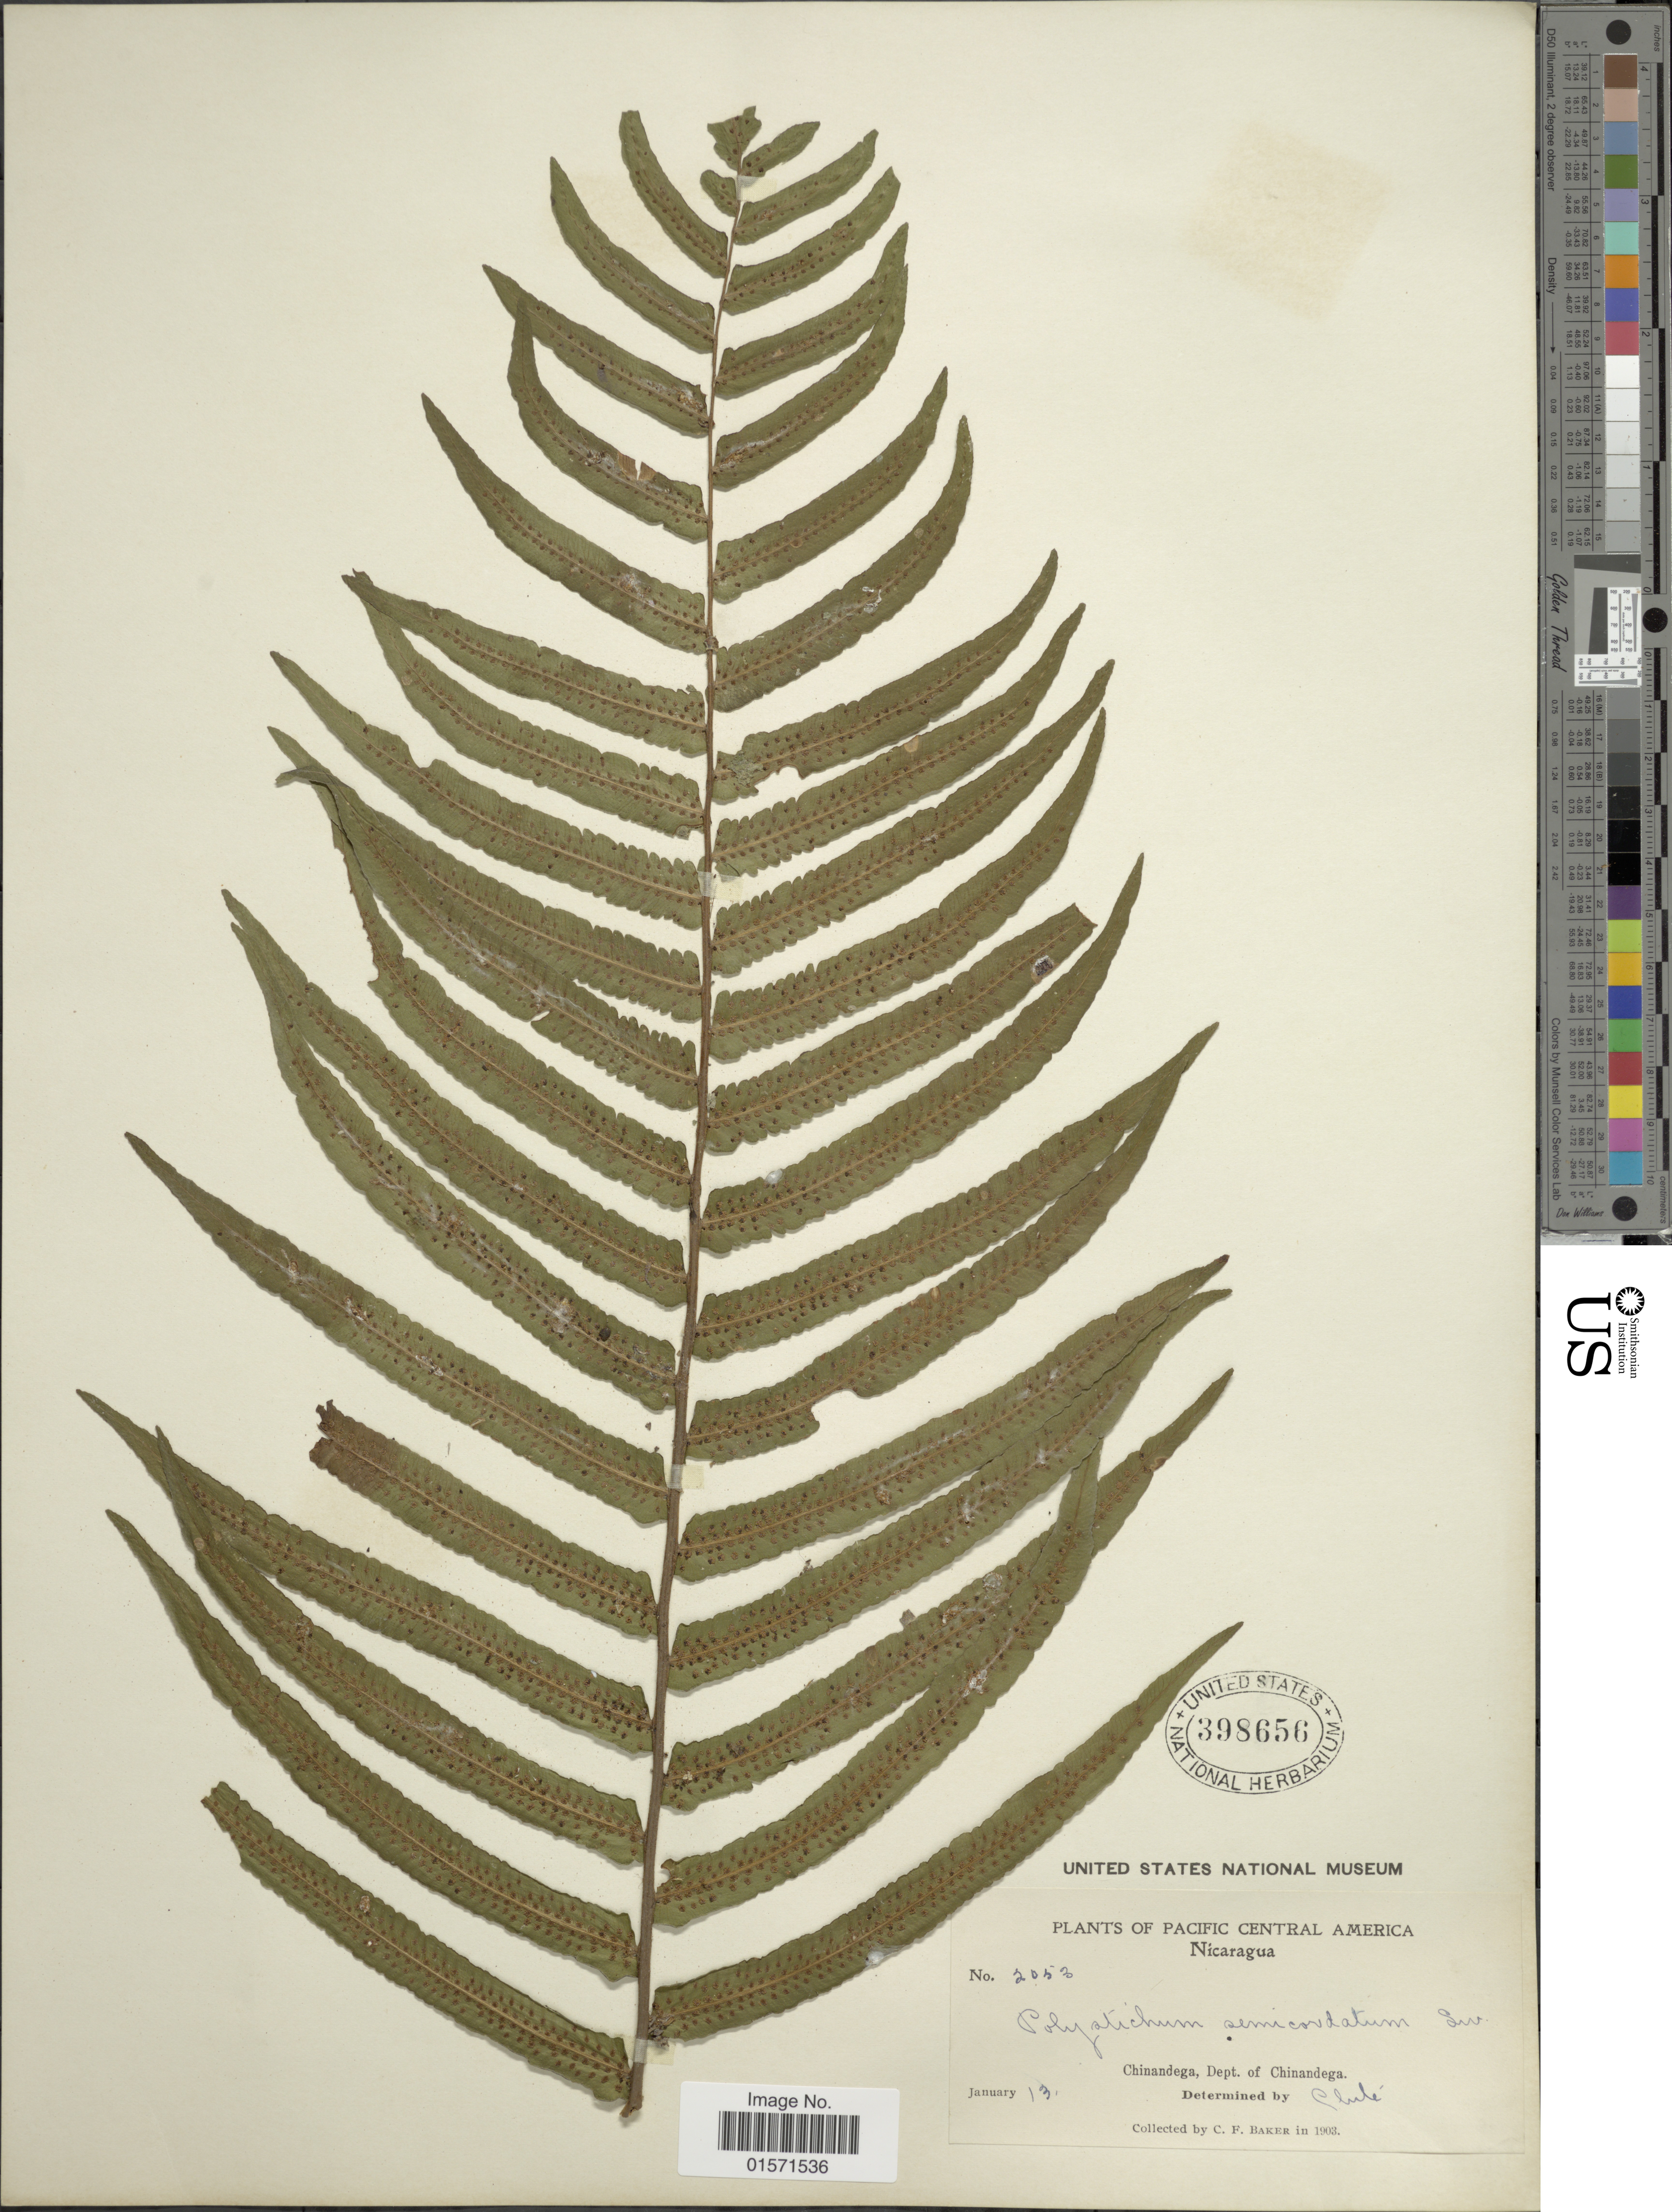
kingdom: Plantae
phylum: Tracheophyta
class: Polypodiopsida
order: Polypodiales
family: Lomariopsidaceae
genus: Cyclopeltis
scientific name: Cyclopeltis semicordata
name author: (Sw.) J. Sm.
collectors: C. F. Baker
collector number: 2053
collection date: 1903-01-13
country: Nicaragua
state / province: Chinandega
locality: Chinandega, dept. of Chinandega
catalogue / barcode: US 398656